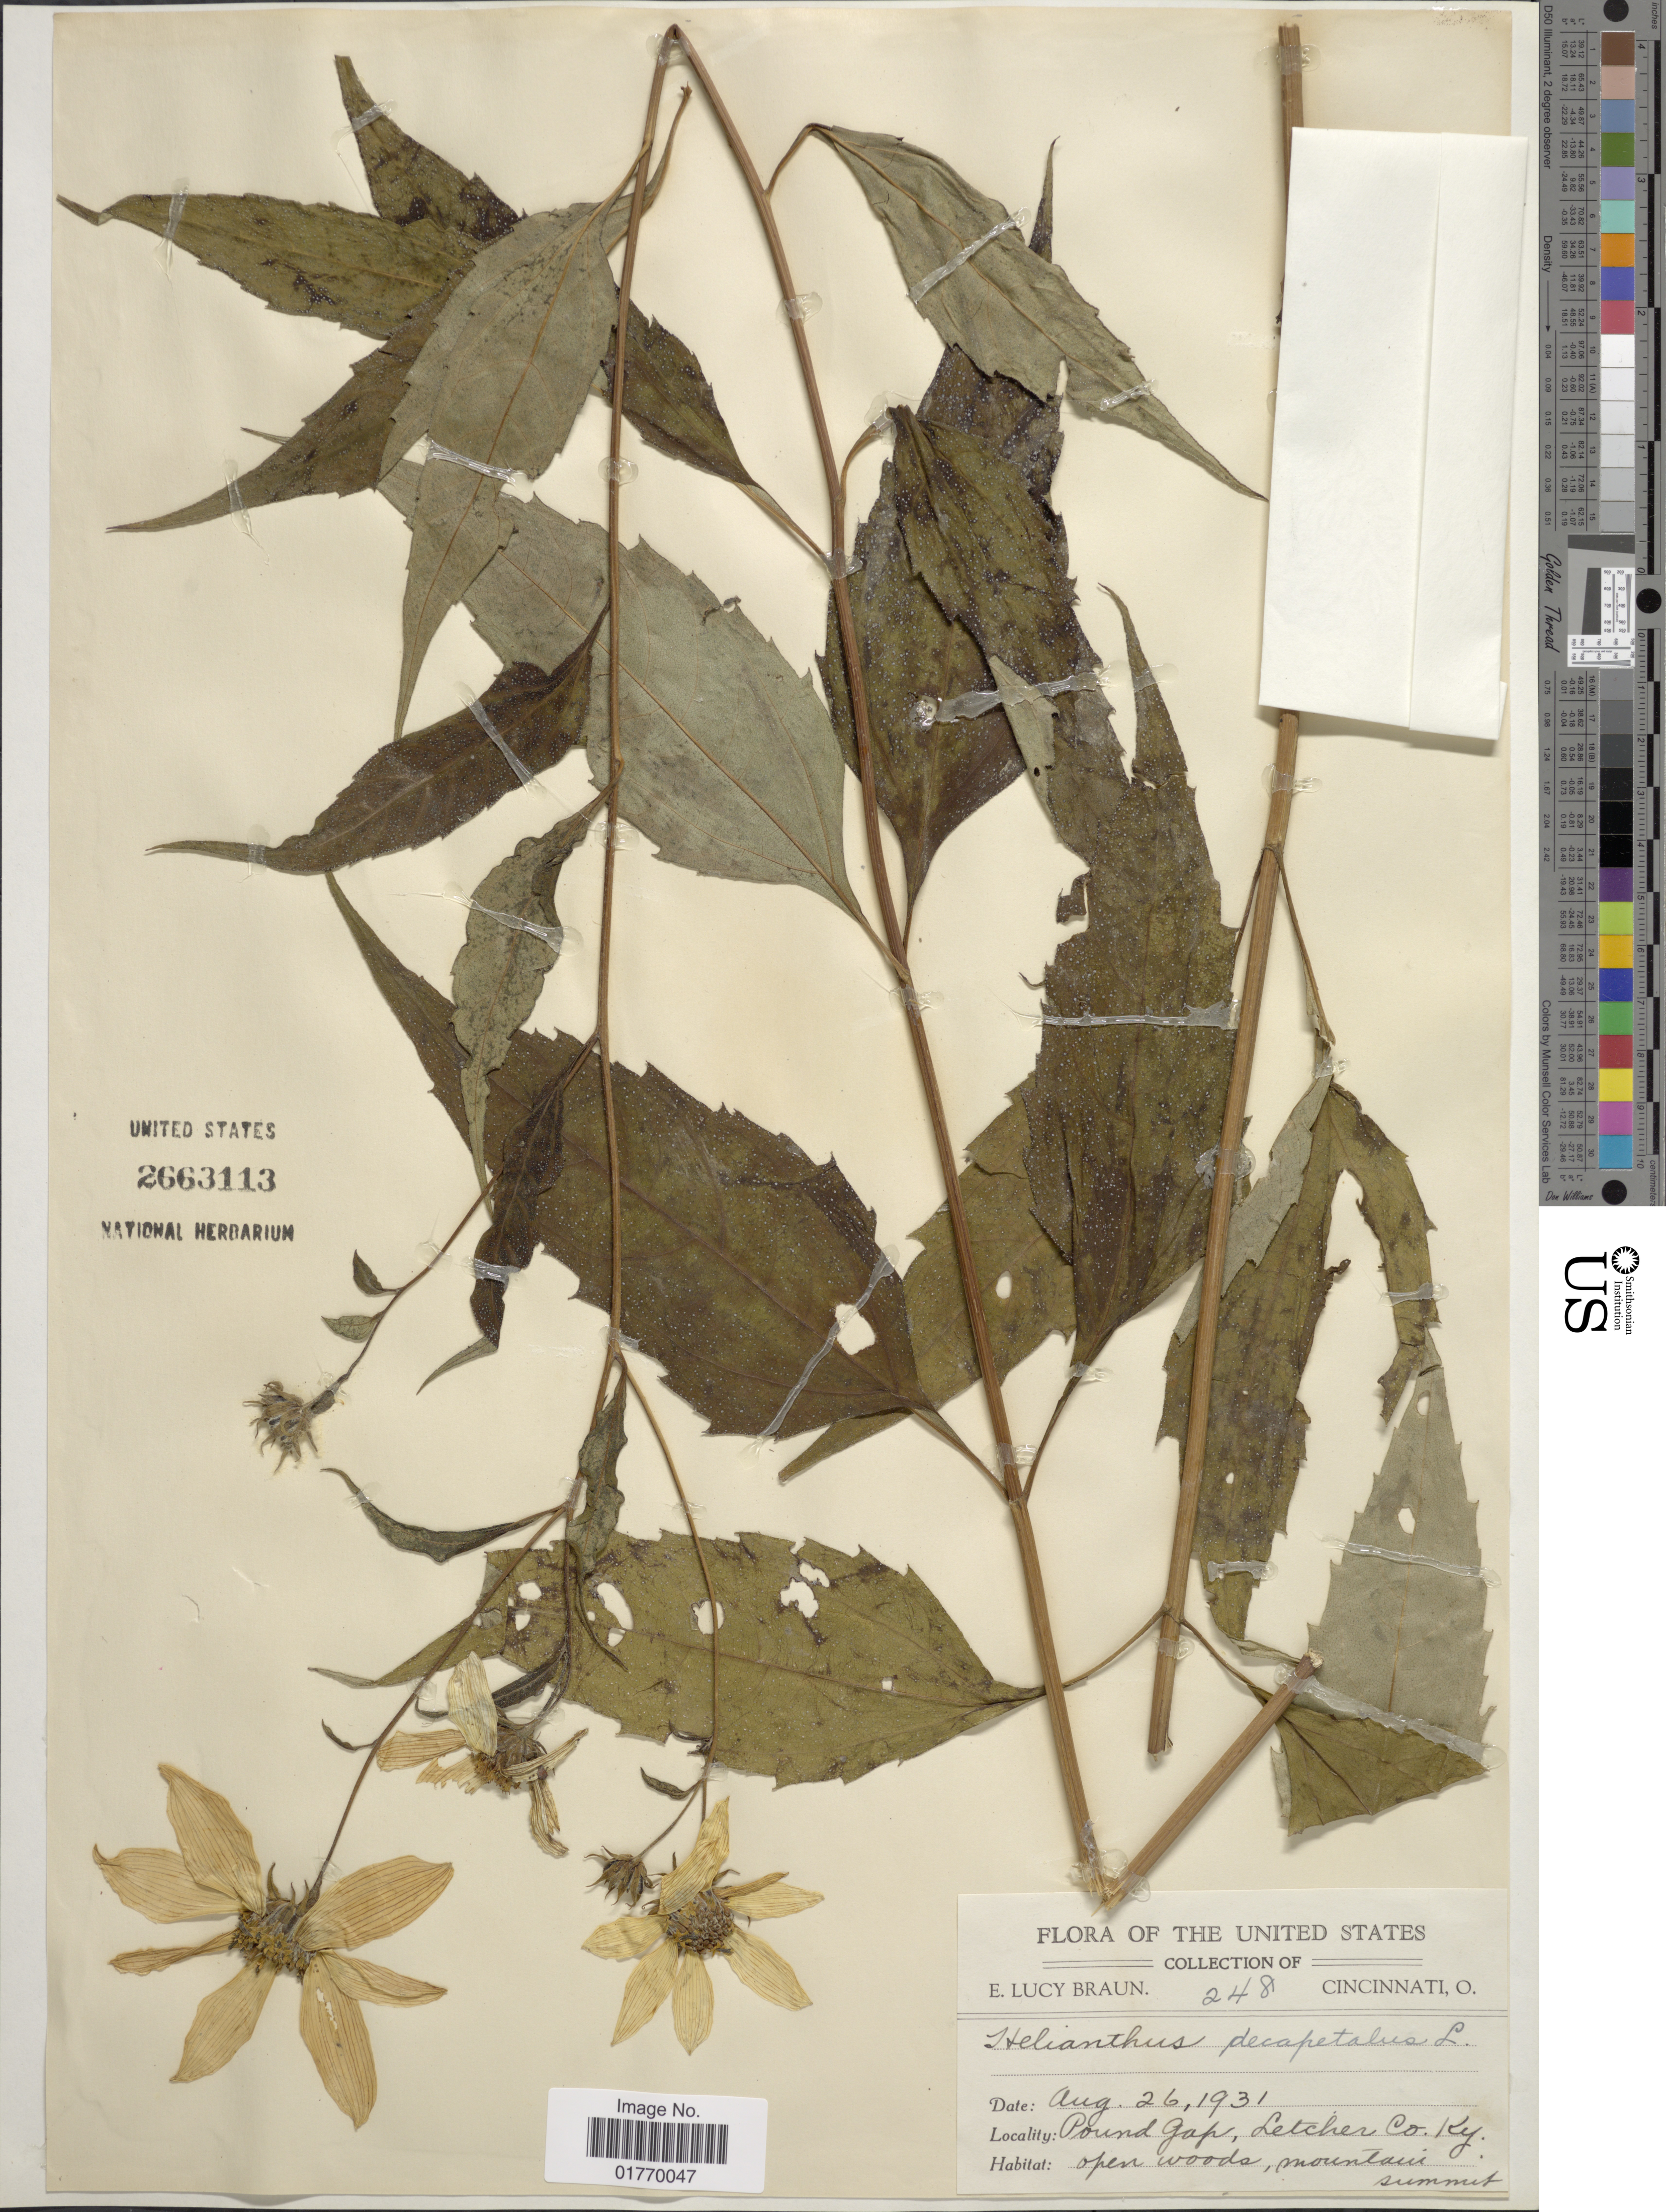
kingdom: Plantae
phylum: Tracheophyta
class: Magnoliopsida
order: Asterales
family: Asteraceae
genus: Helianthus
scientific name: Helianthus decapetalus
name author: L.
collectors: E. L. Braun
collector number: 248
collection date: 1931-08-26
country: United States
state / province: Kentucky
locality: Pound Gap, Letcher Co. Ky.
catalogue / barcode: US 2663113